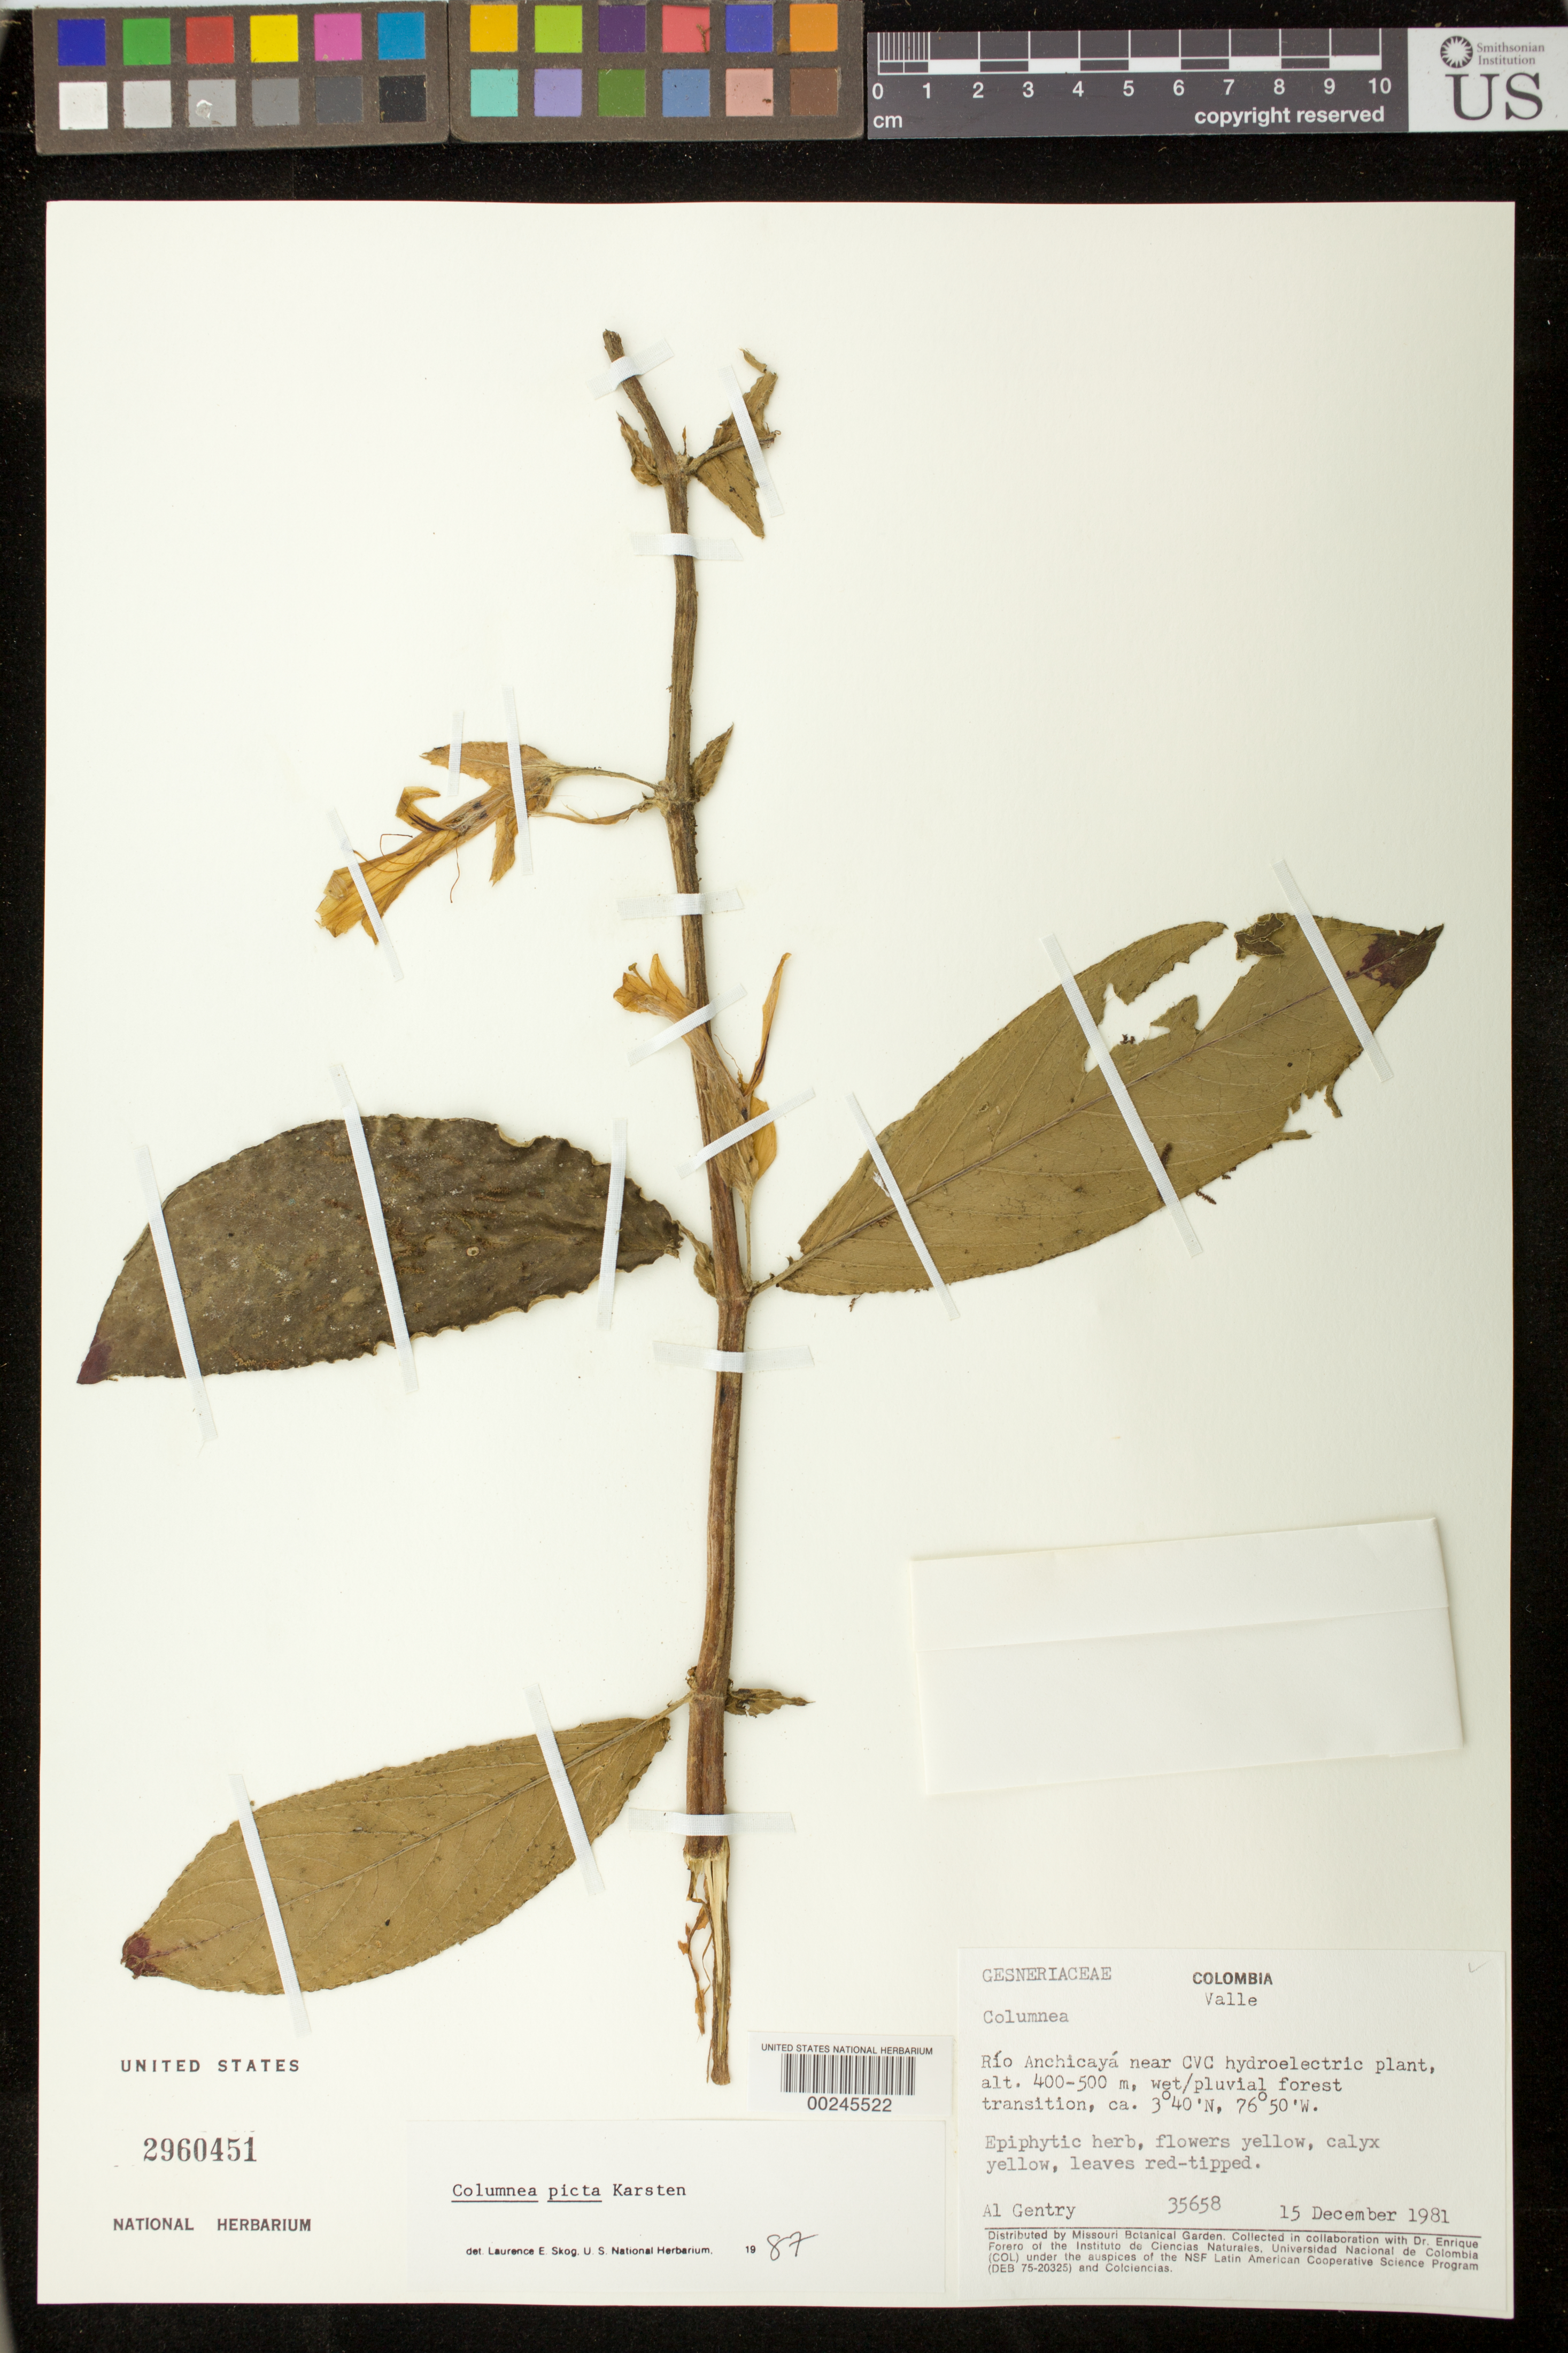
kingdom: Plantae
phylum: Tracheophyta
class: Magnoliopsida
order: Lamiales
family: Gesneriaceae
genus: Columnea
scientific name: Columnea karsteniana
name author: Singh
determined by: Skog, Laurence E.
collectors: A. H. Gentry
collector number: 35658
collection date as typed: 15 Dec 1981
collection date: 1981-12-15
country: Colombia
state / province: Valle del Cauca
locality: Rio Anchicaya near CVC Hydroelectric Plant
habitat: Wet/pluvial forest transition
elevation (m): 400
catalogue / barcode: US 2960451